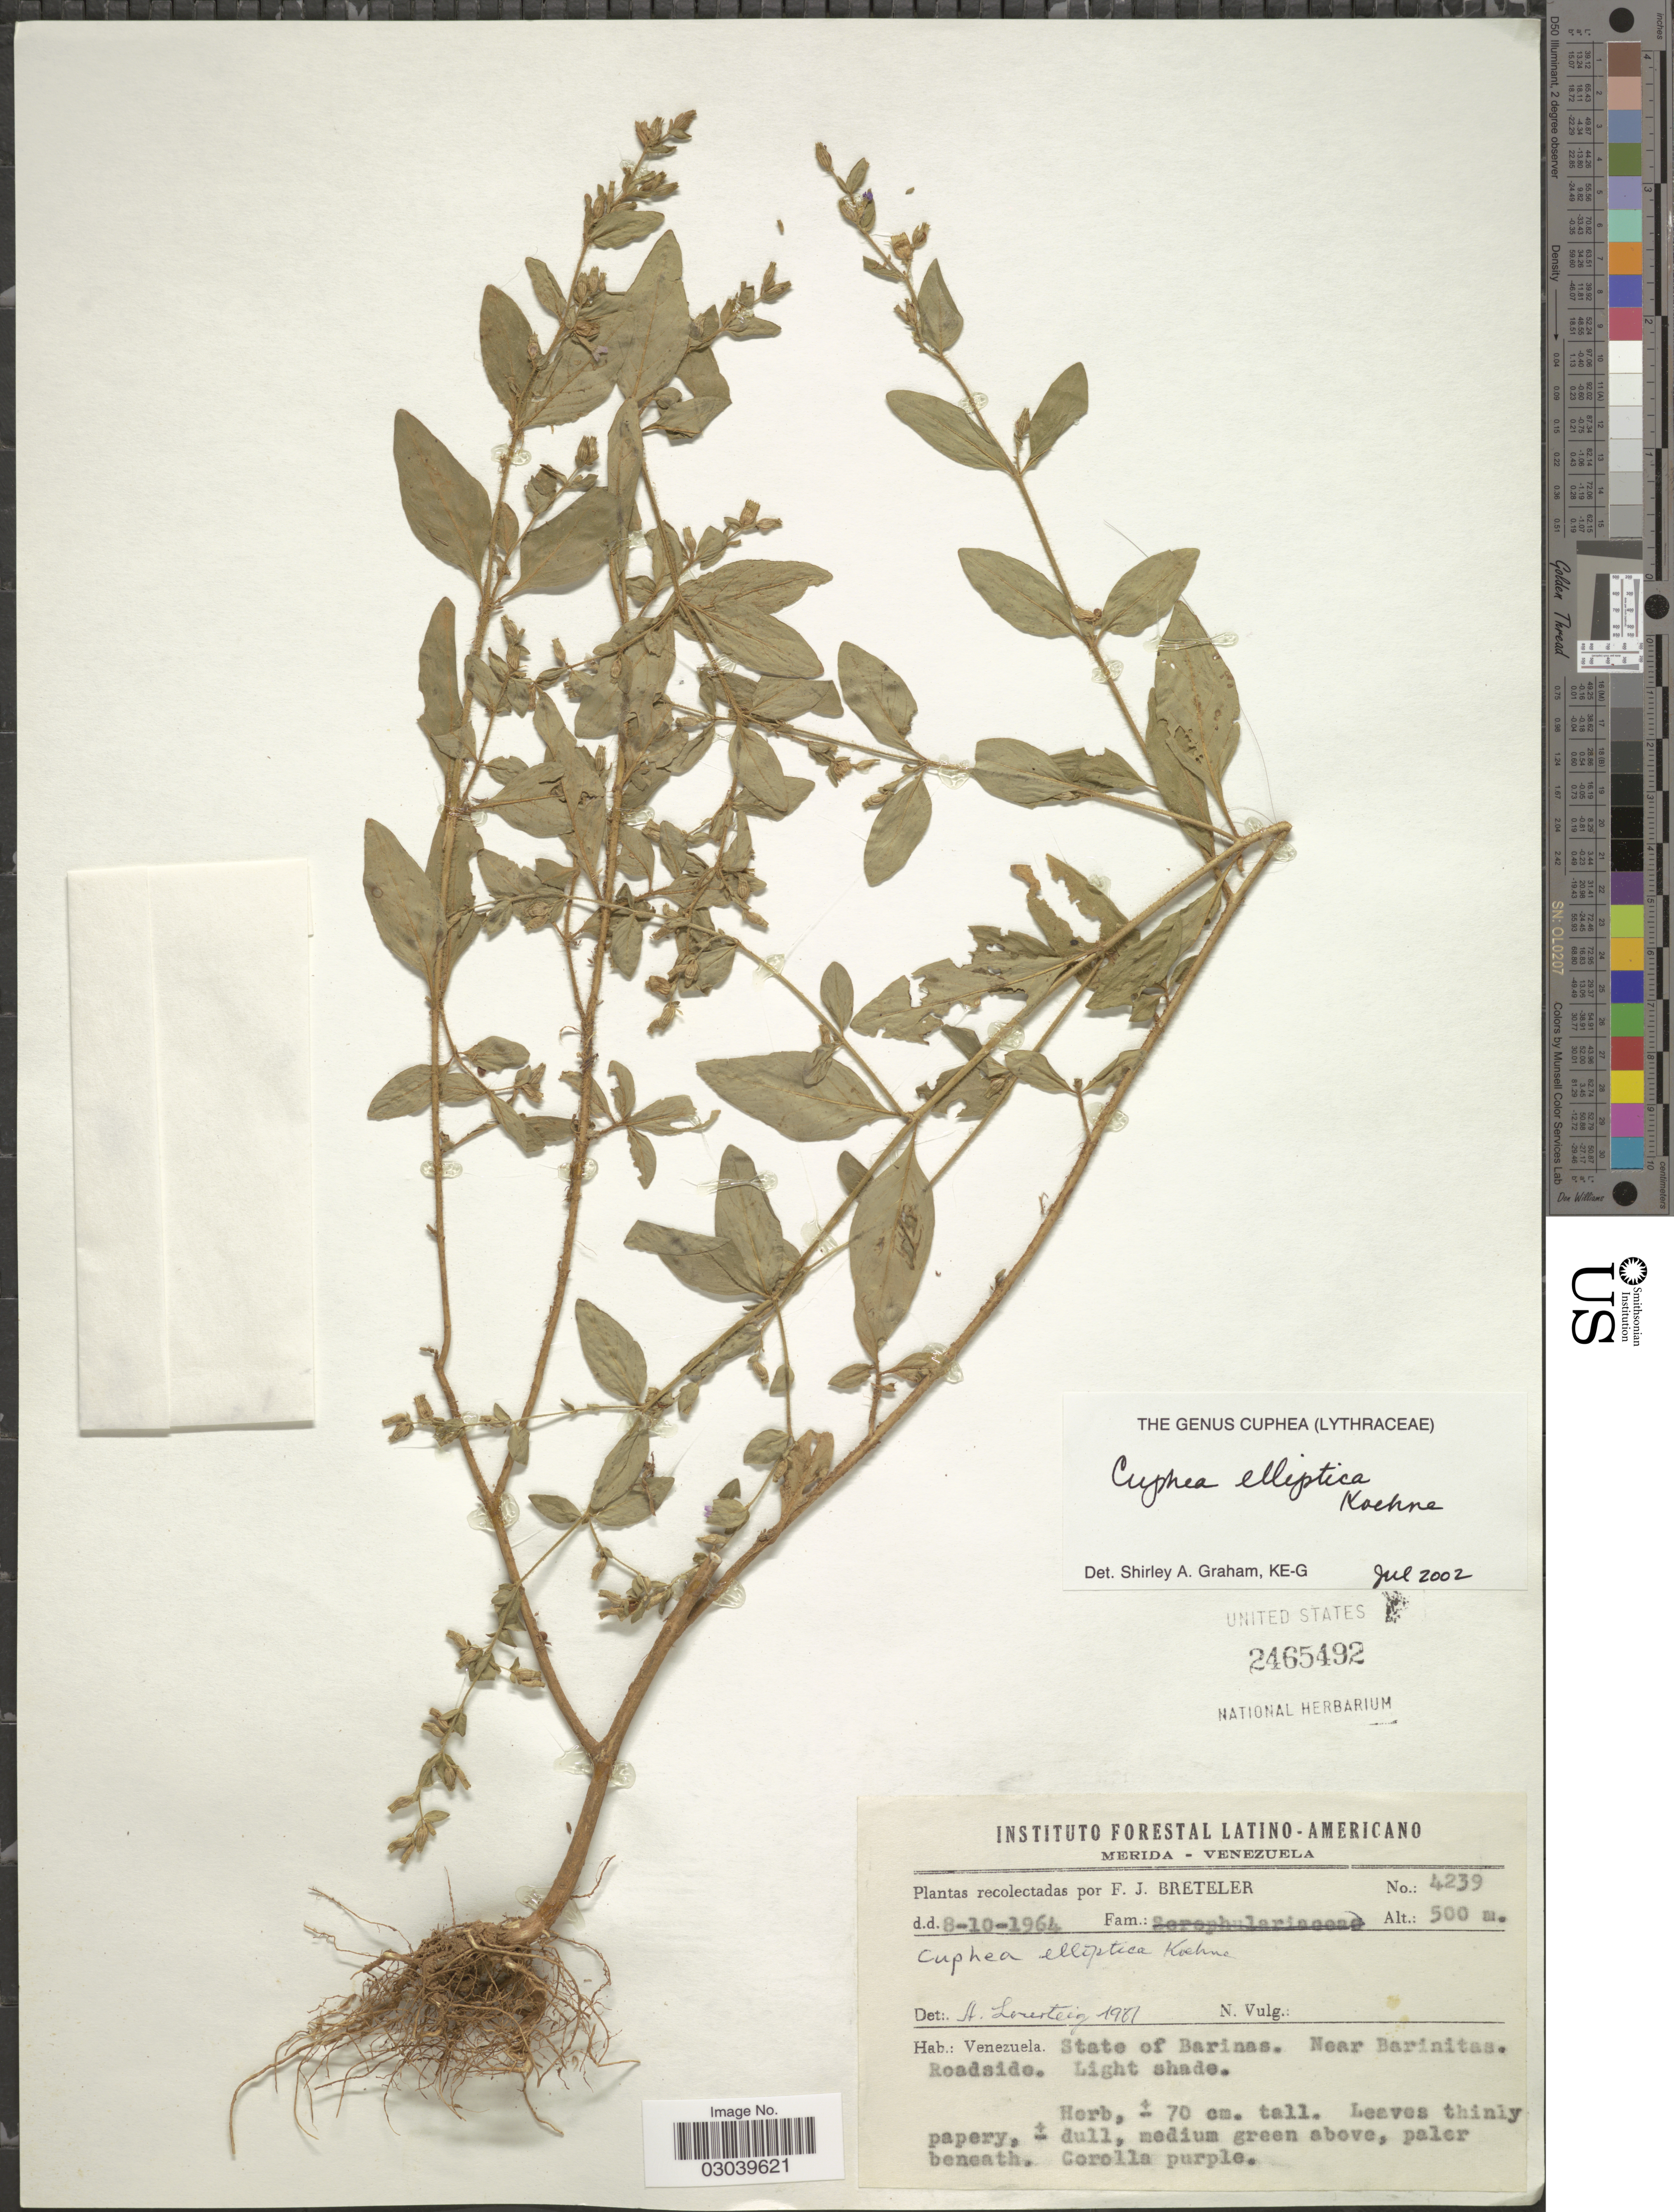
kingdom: Plantae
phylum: Tracheophyta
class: Magnoliopsida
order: Myrtales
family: Lythraceae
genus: Cuphea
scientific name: Cuphea elliptica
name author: Koehne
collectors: F. J. Breteler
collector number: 4239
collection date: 1964-10-08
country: Venezuela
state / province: Barinas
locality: Near Barinitas. Roadside.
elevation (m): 500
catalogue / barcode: US 2465492